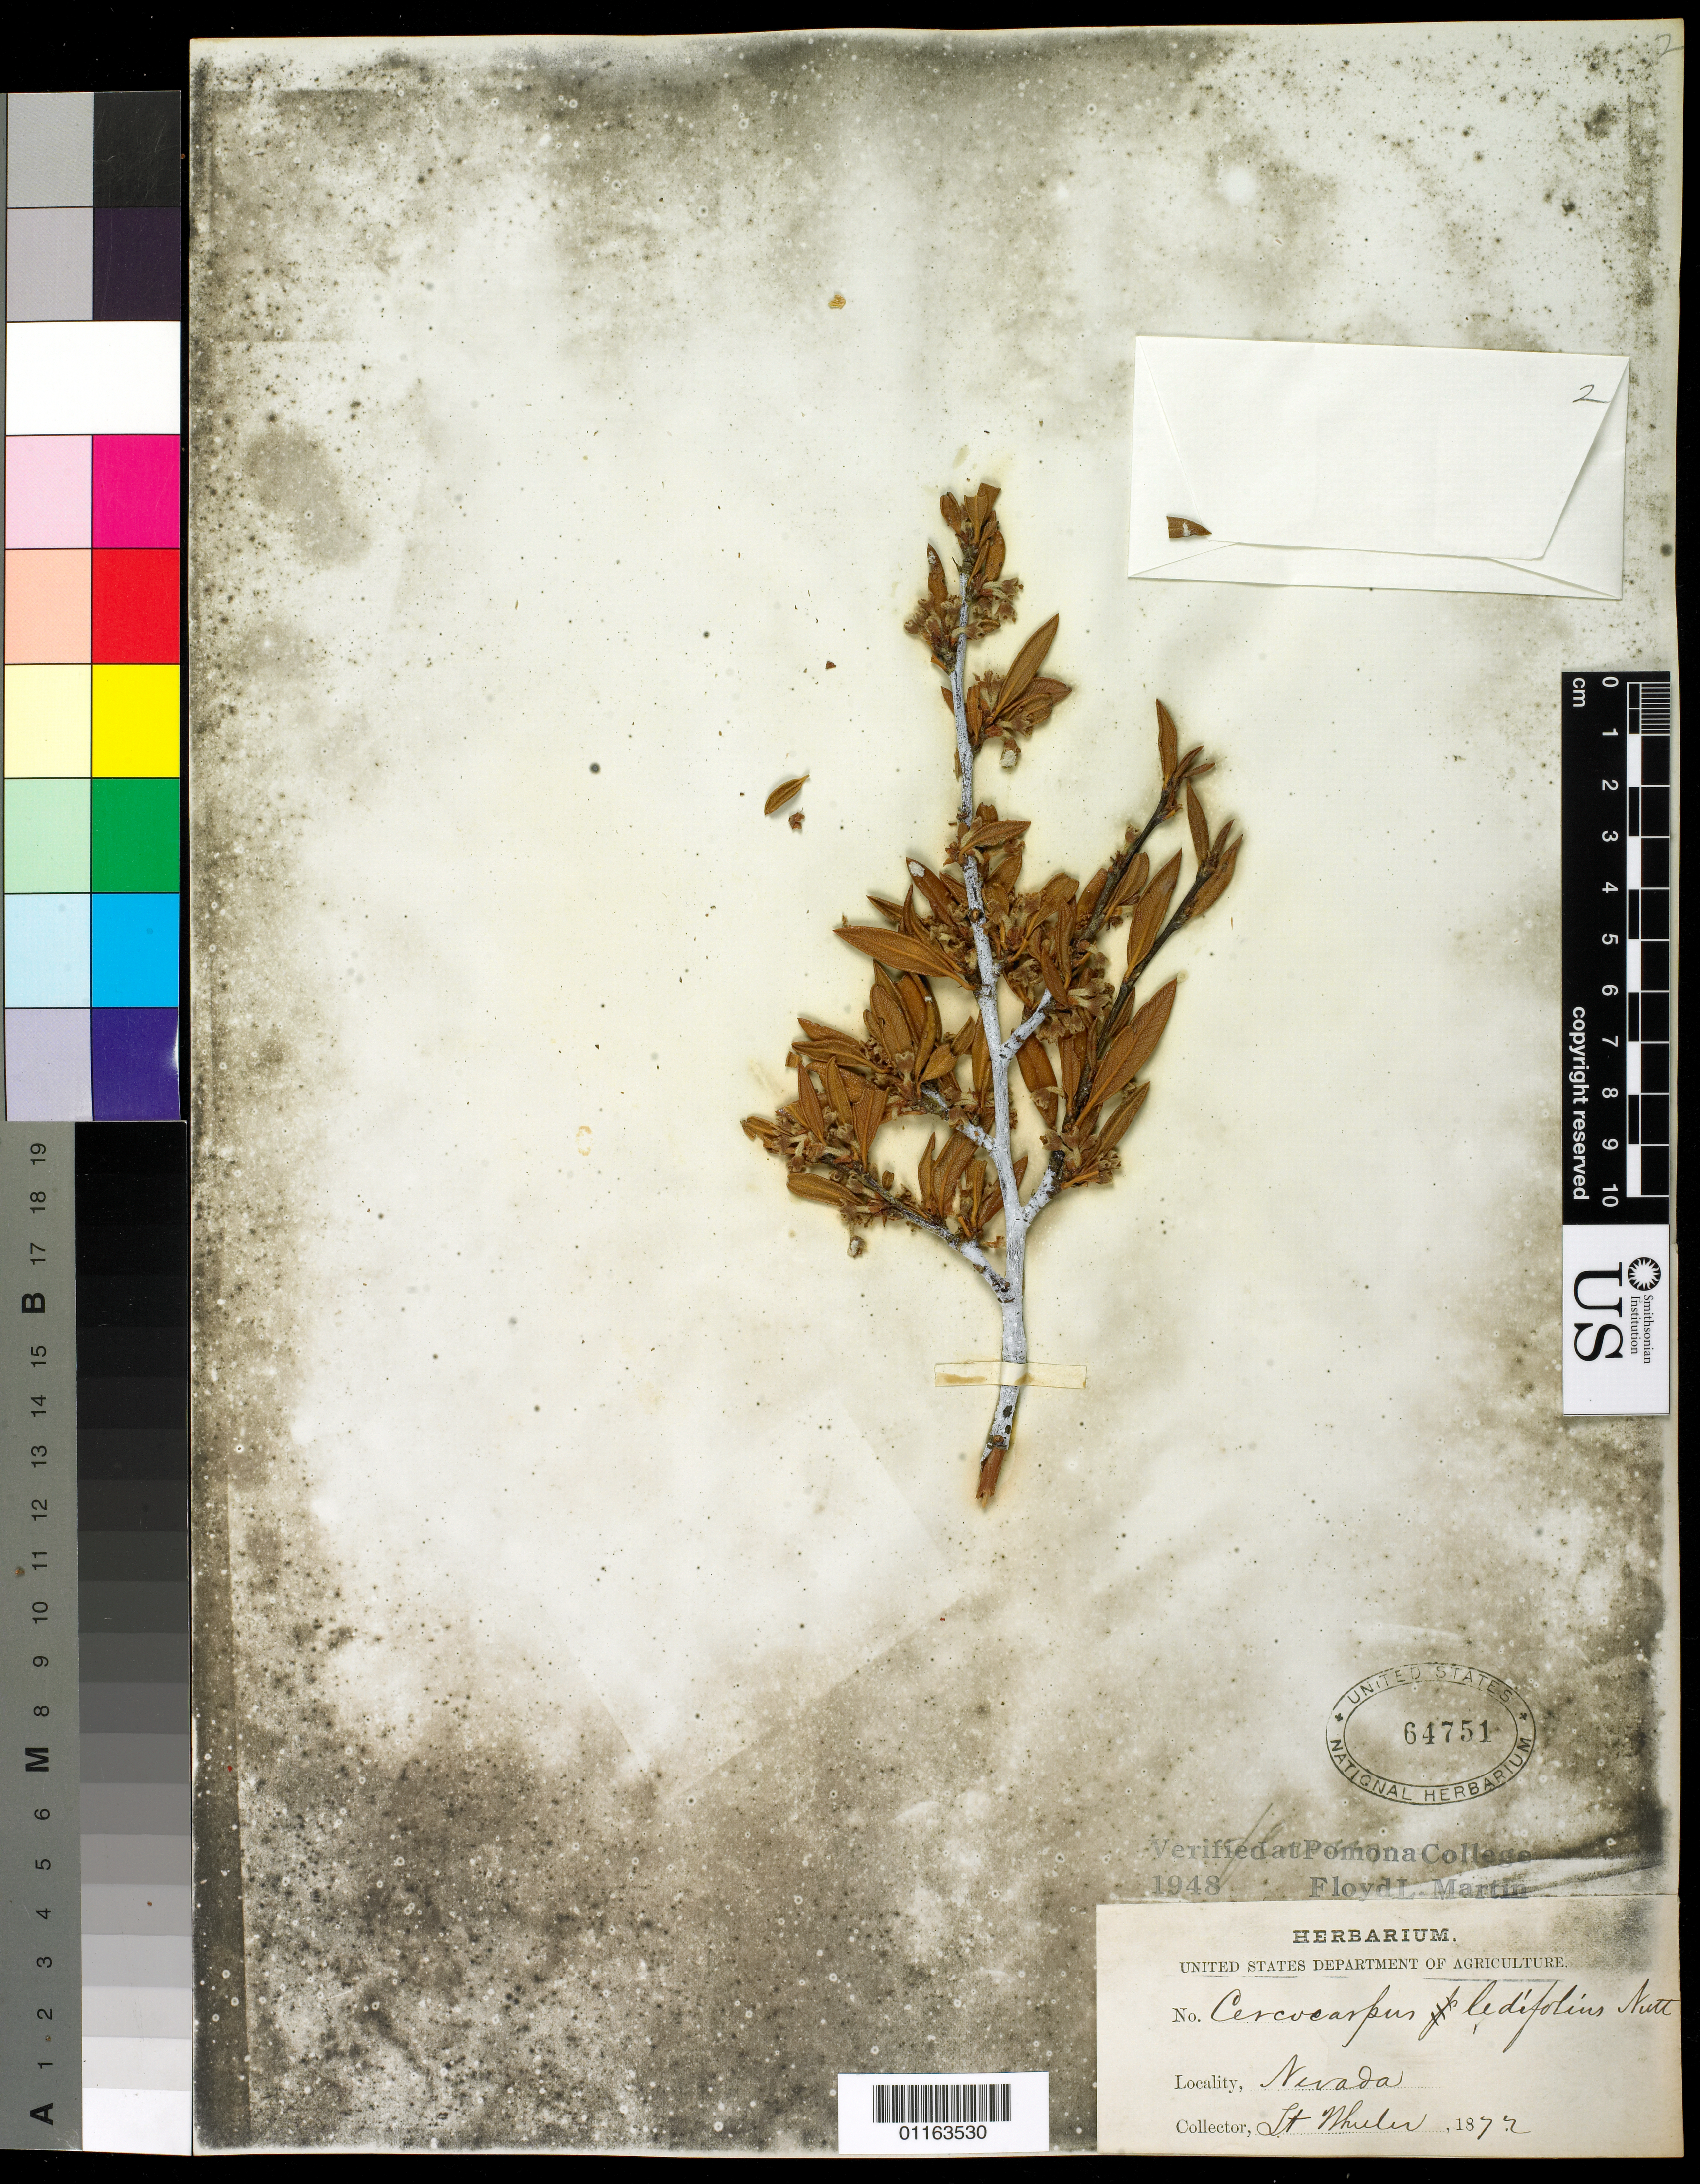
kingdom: Plantae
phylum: Tracheophyta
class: Magnoliopsida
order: Rosales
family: Rosaceae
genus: Cercocarpus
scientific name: Cercocarpus ledifolius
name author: Nutt.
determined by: Martin, F. L.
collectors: -- Wheeler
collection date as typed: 1872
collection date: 1872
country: United States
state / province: Nevada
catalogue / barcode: US 64751